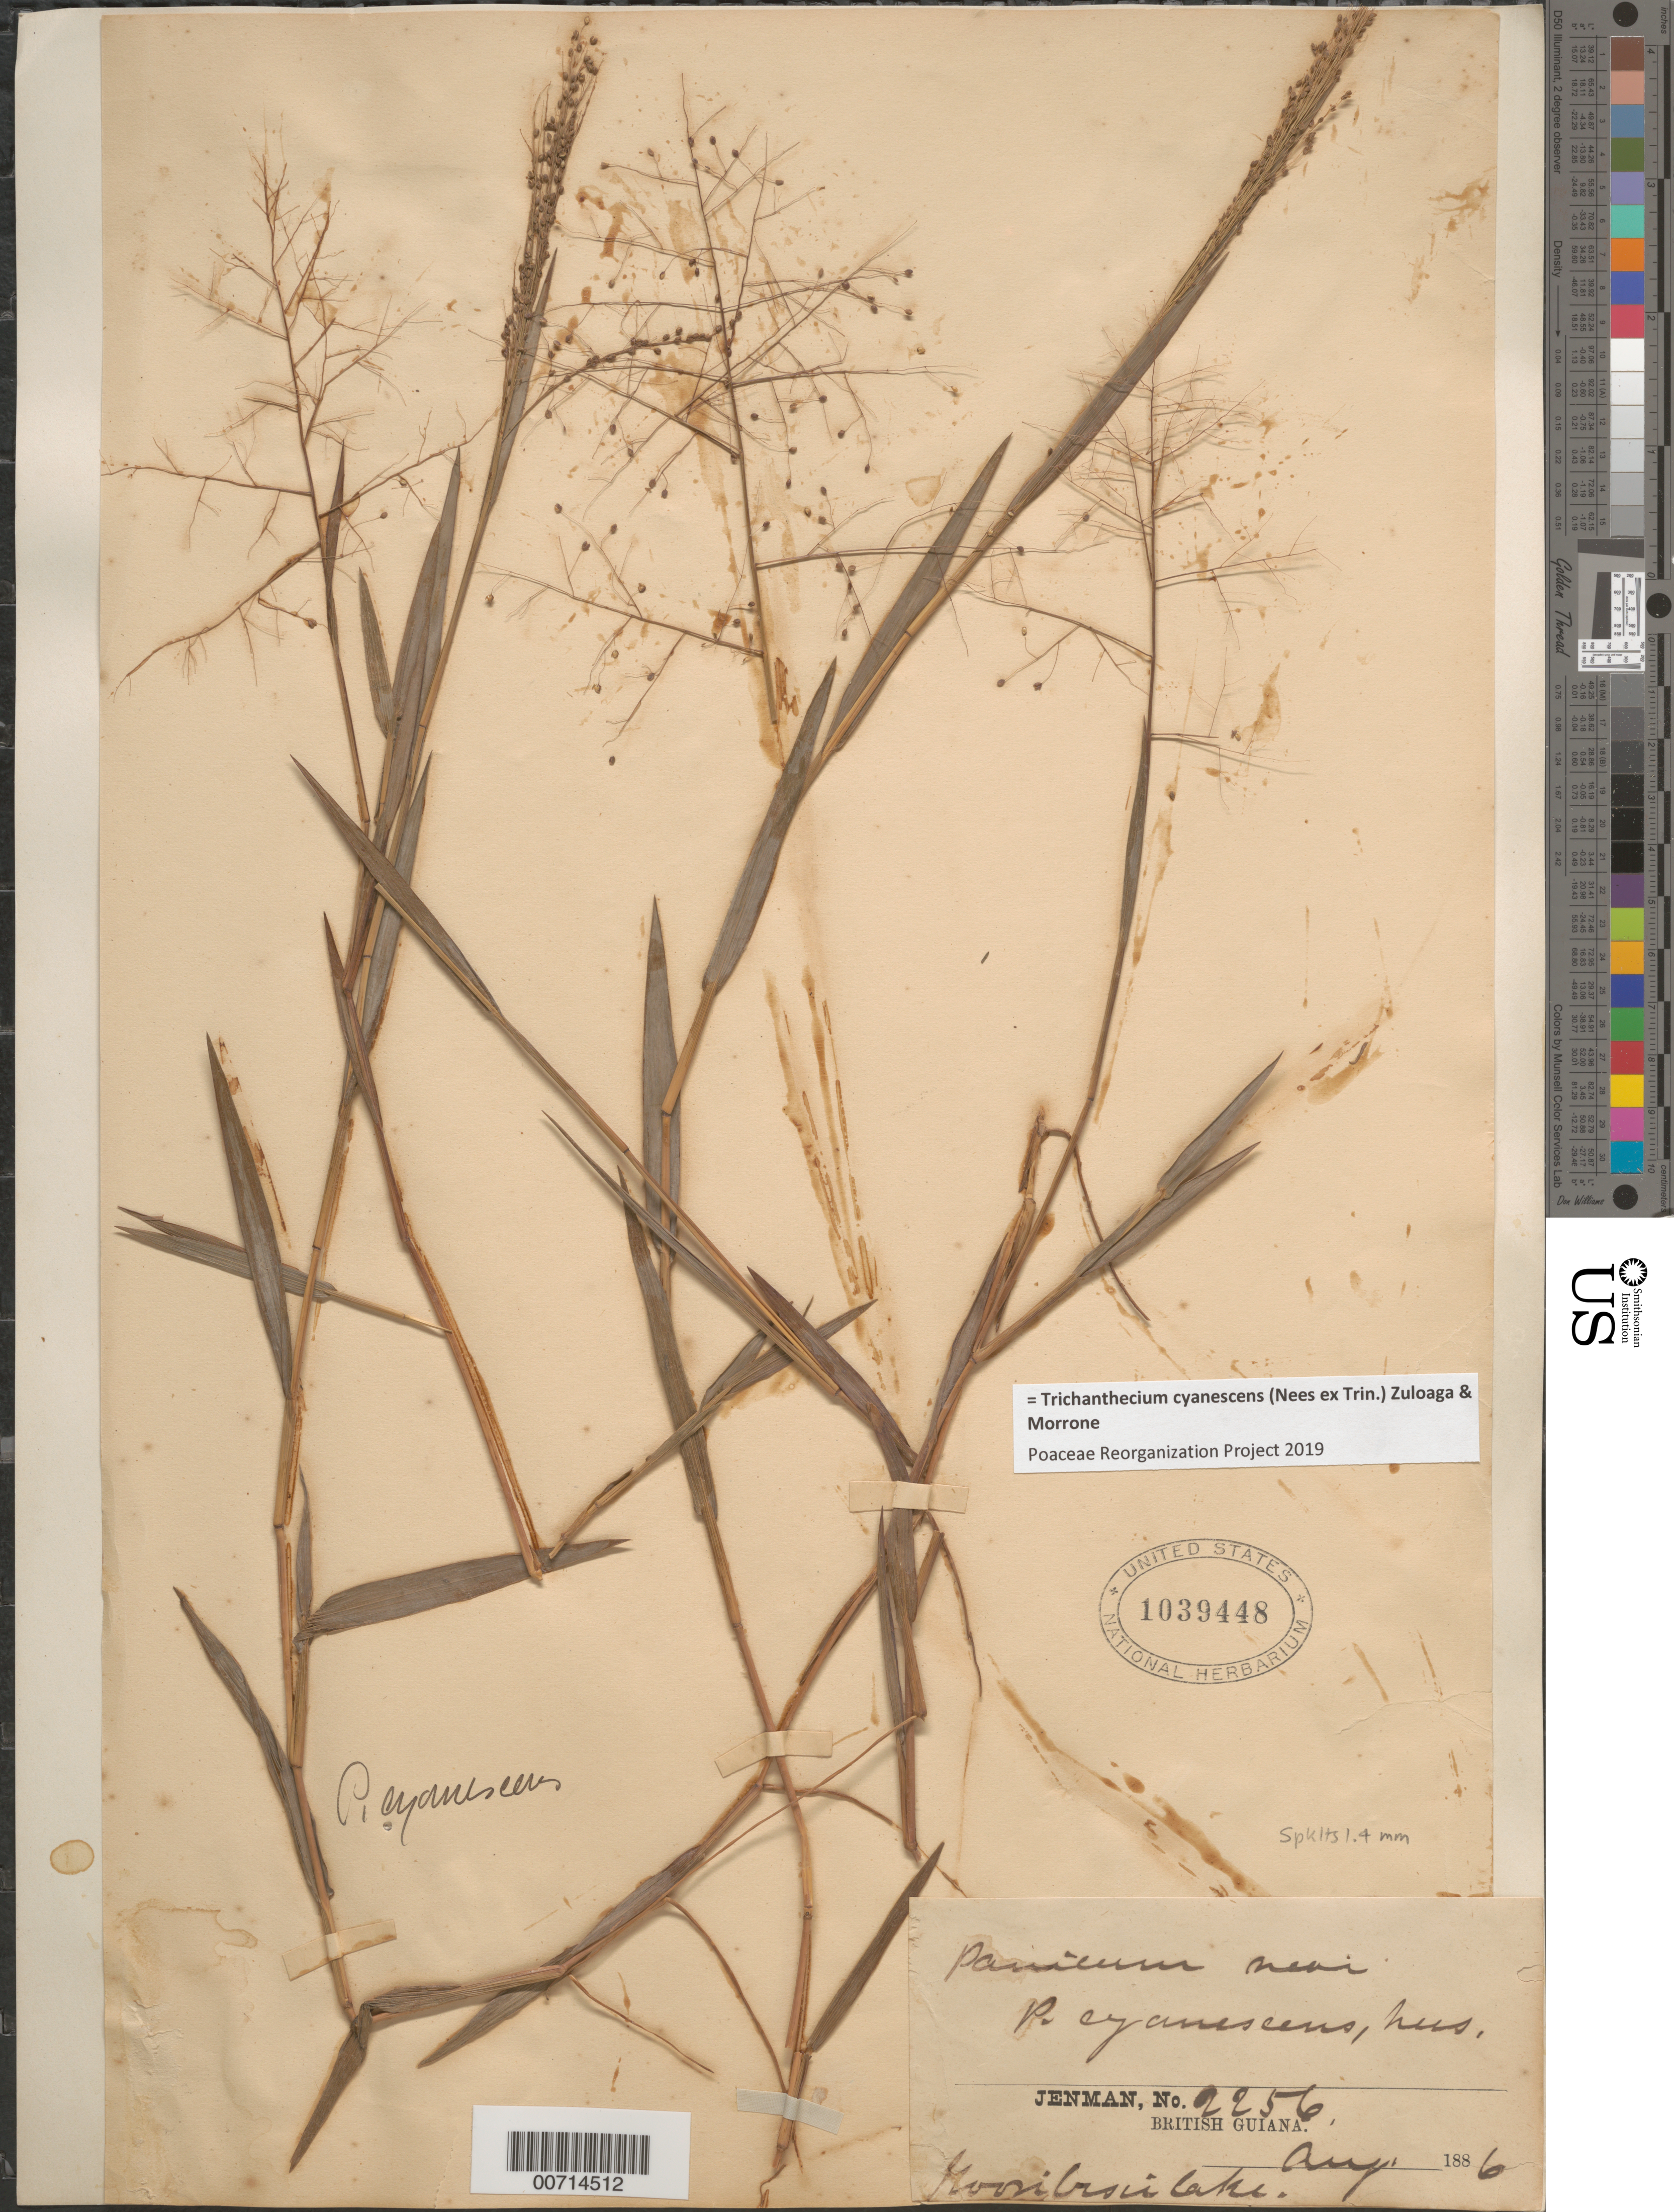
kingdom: Plantae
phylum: Tracheophyta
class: Liliopsida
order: Poales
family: Poaceae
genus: Trichanthecium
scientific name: Trichanthecium cyanescens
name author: (Nees ex Trin.) Zuloaga & Morrone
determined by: Poaceae Reorganization Project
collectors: G. S. Jenman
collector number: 2256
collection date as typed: August 1886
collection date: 1886-08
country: Guyana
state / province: Pomeroon-Supenaam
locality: Ituribisci Lake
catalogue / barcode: US 1039448